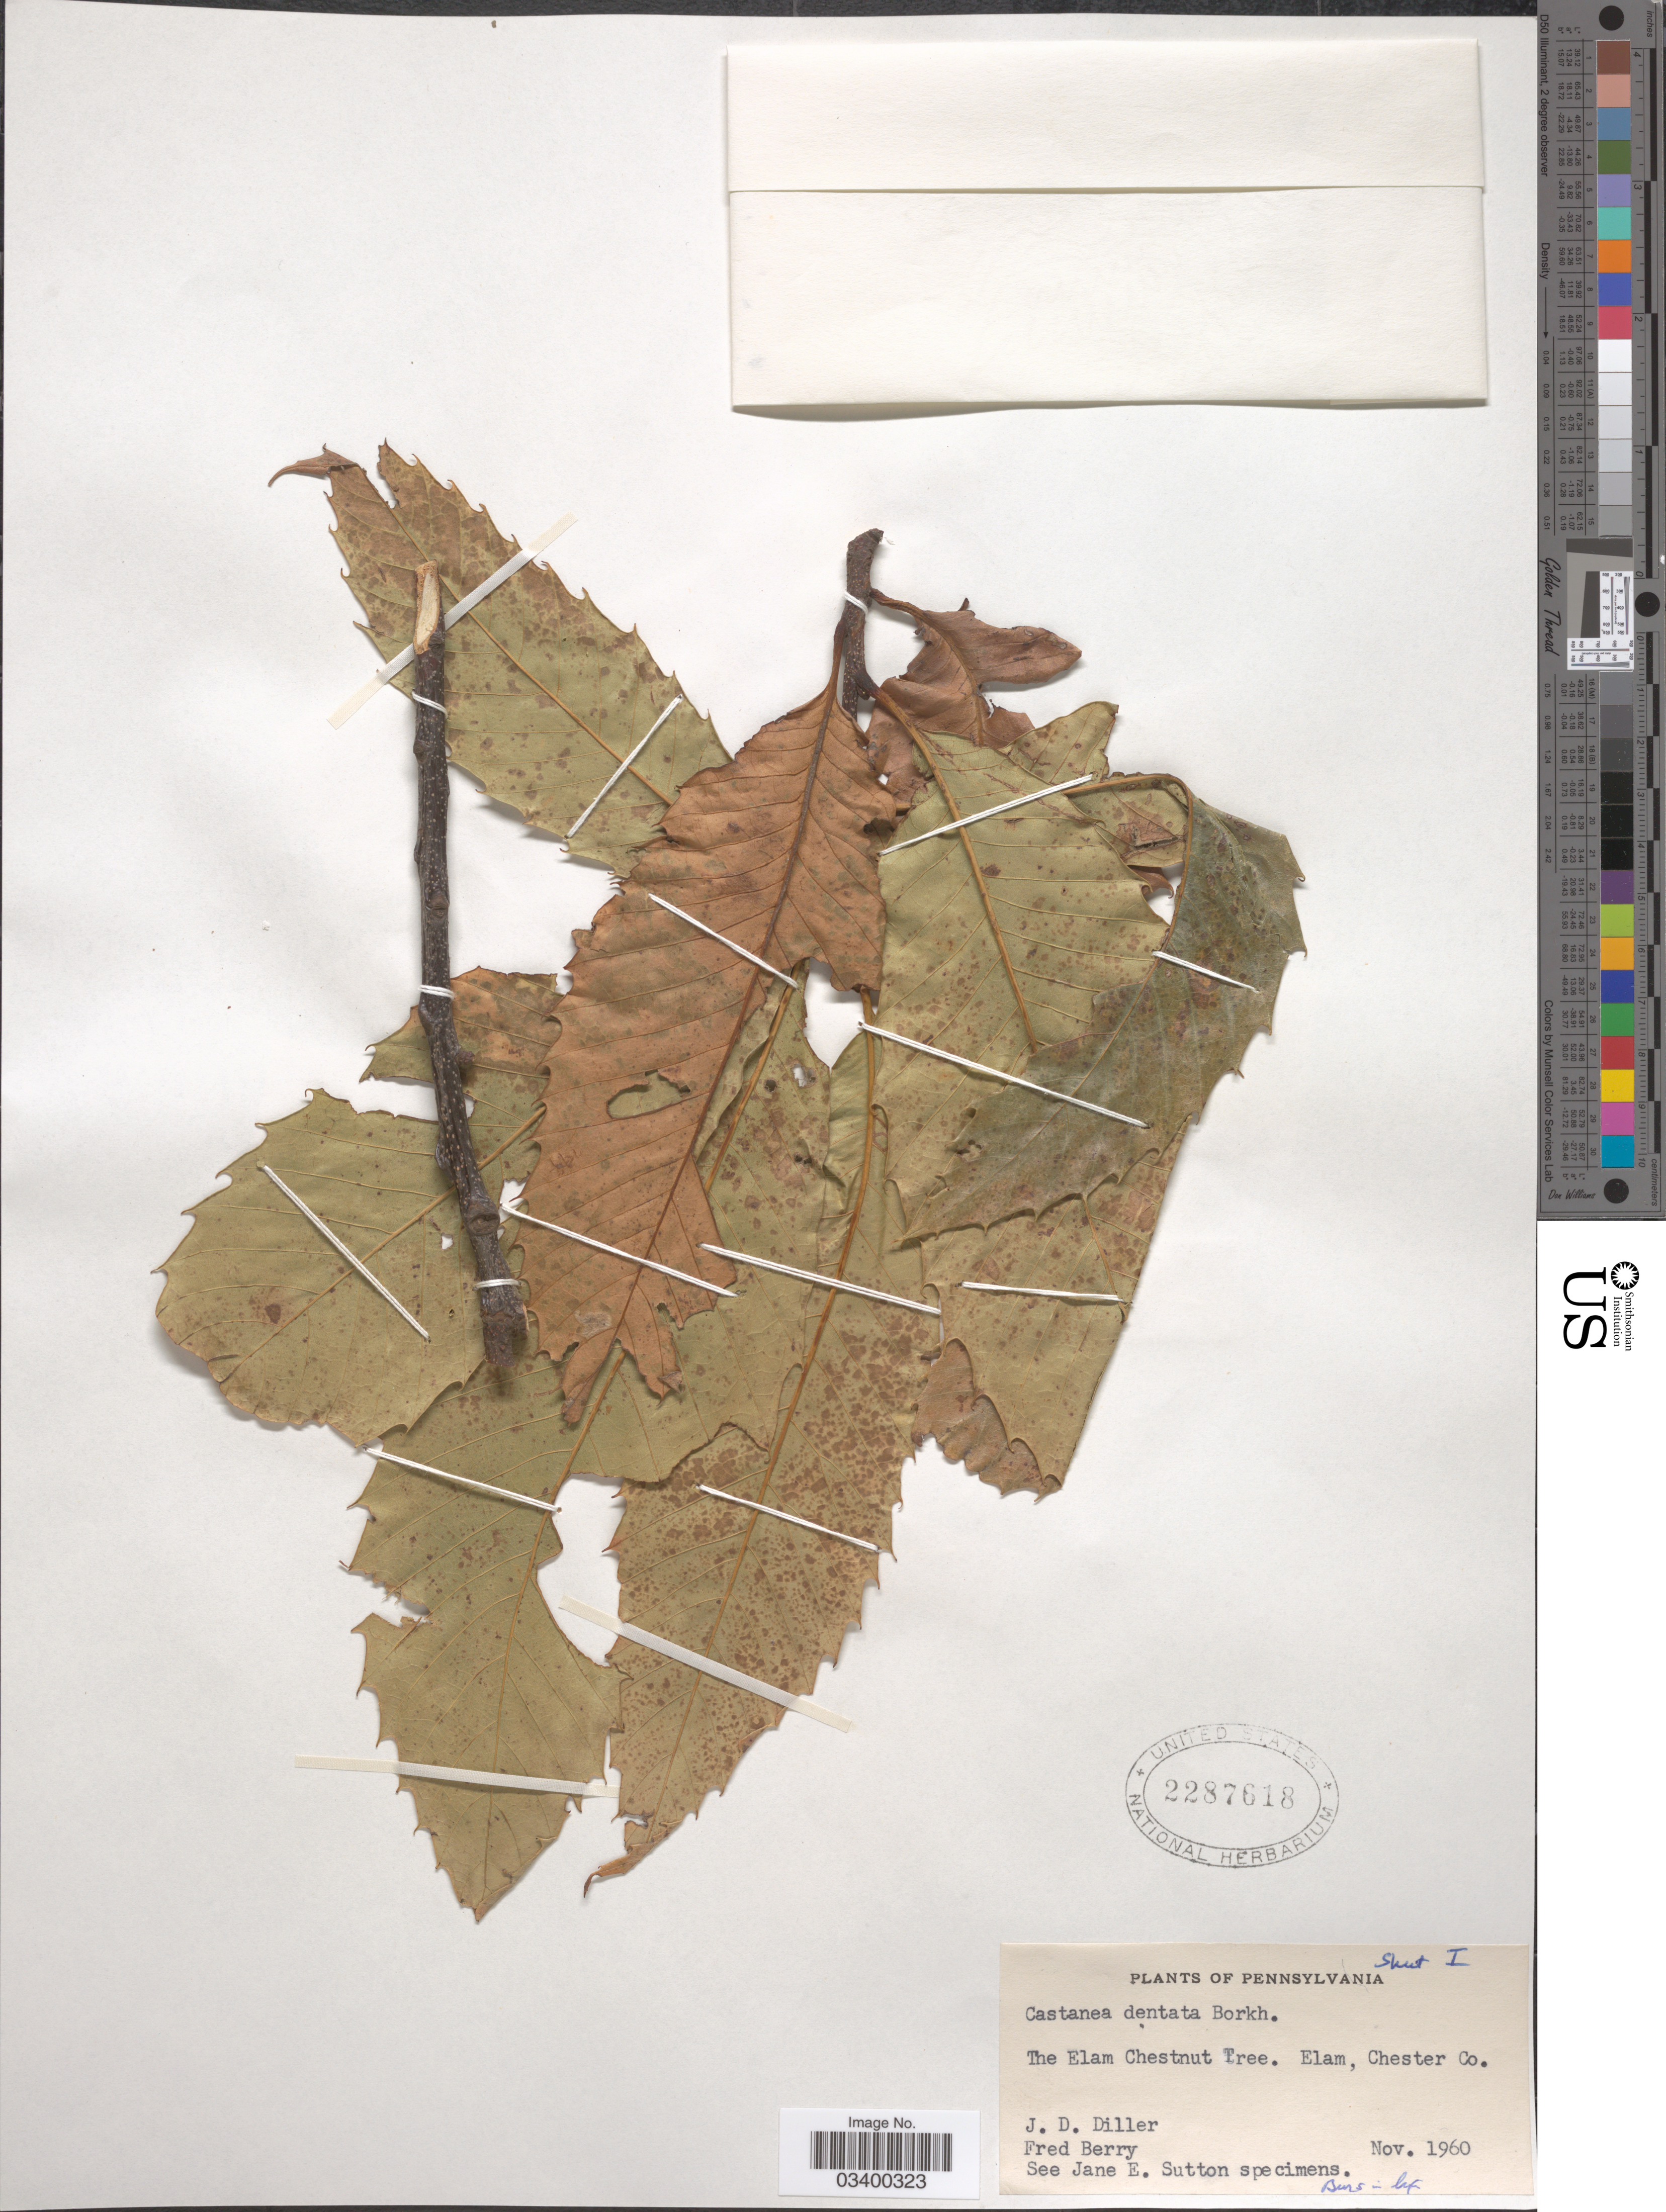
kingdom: Plantae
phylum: Tracheophyta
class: Magnoliopsida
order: Fagales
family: Fagaceae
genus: Castanea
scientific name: Castanea dentata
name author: (Marshall) Borkh.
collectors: J. Diller & F. Berry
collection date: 1960-11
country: United States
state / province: Pennsylvania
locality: Elam, Chester Co.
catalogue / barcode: US 2287618